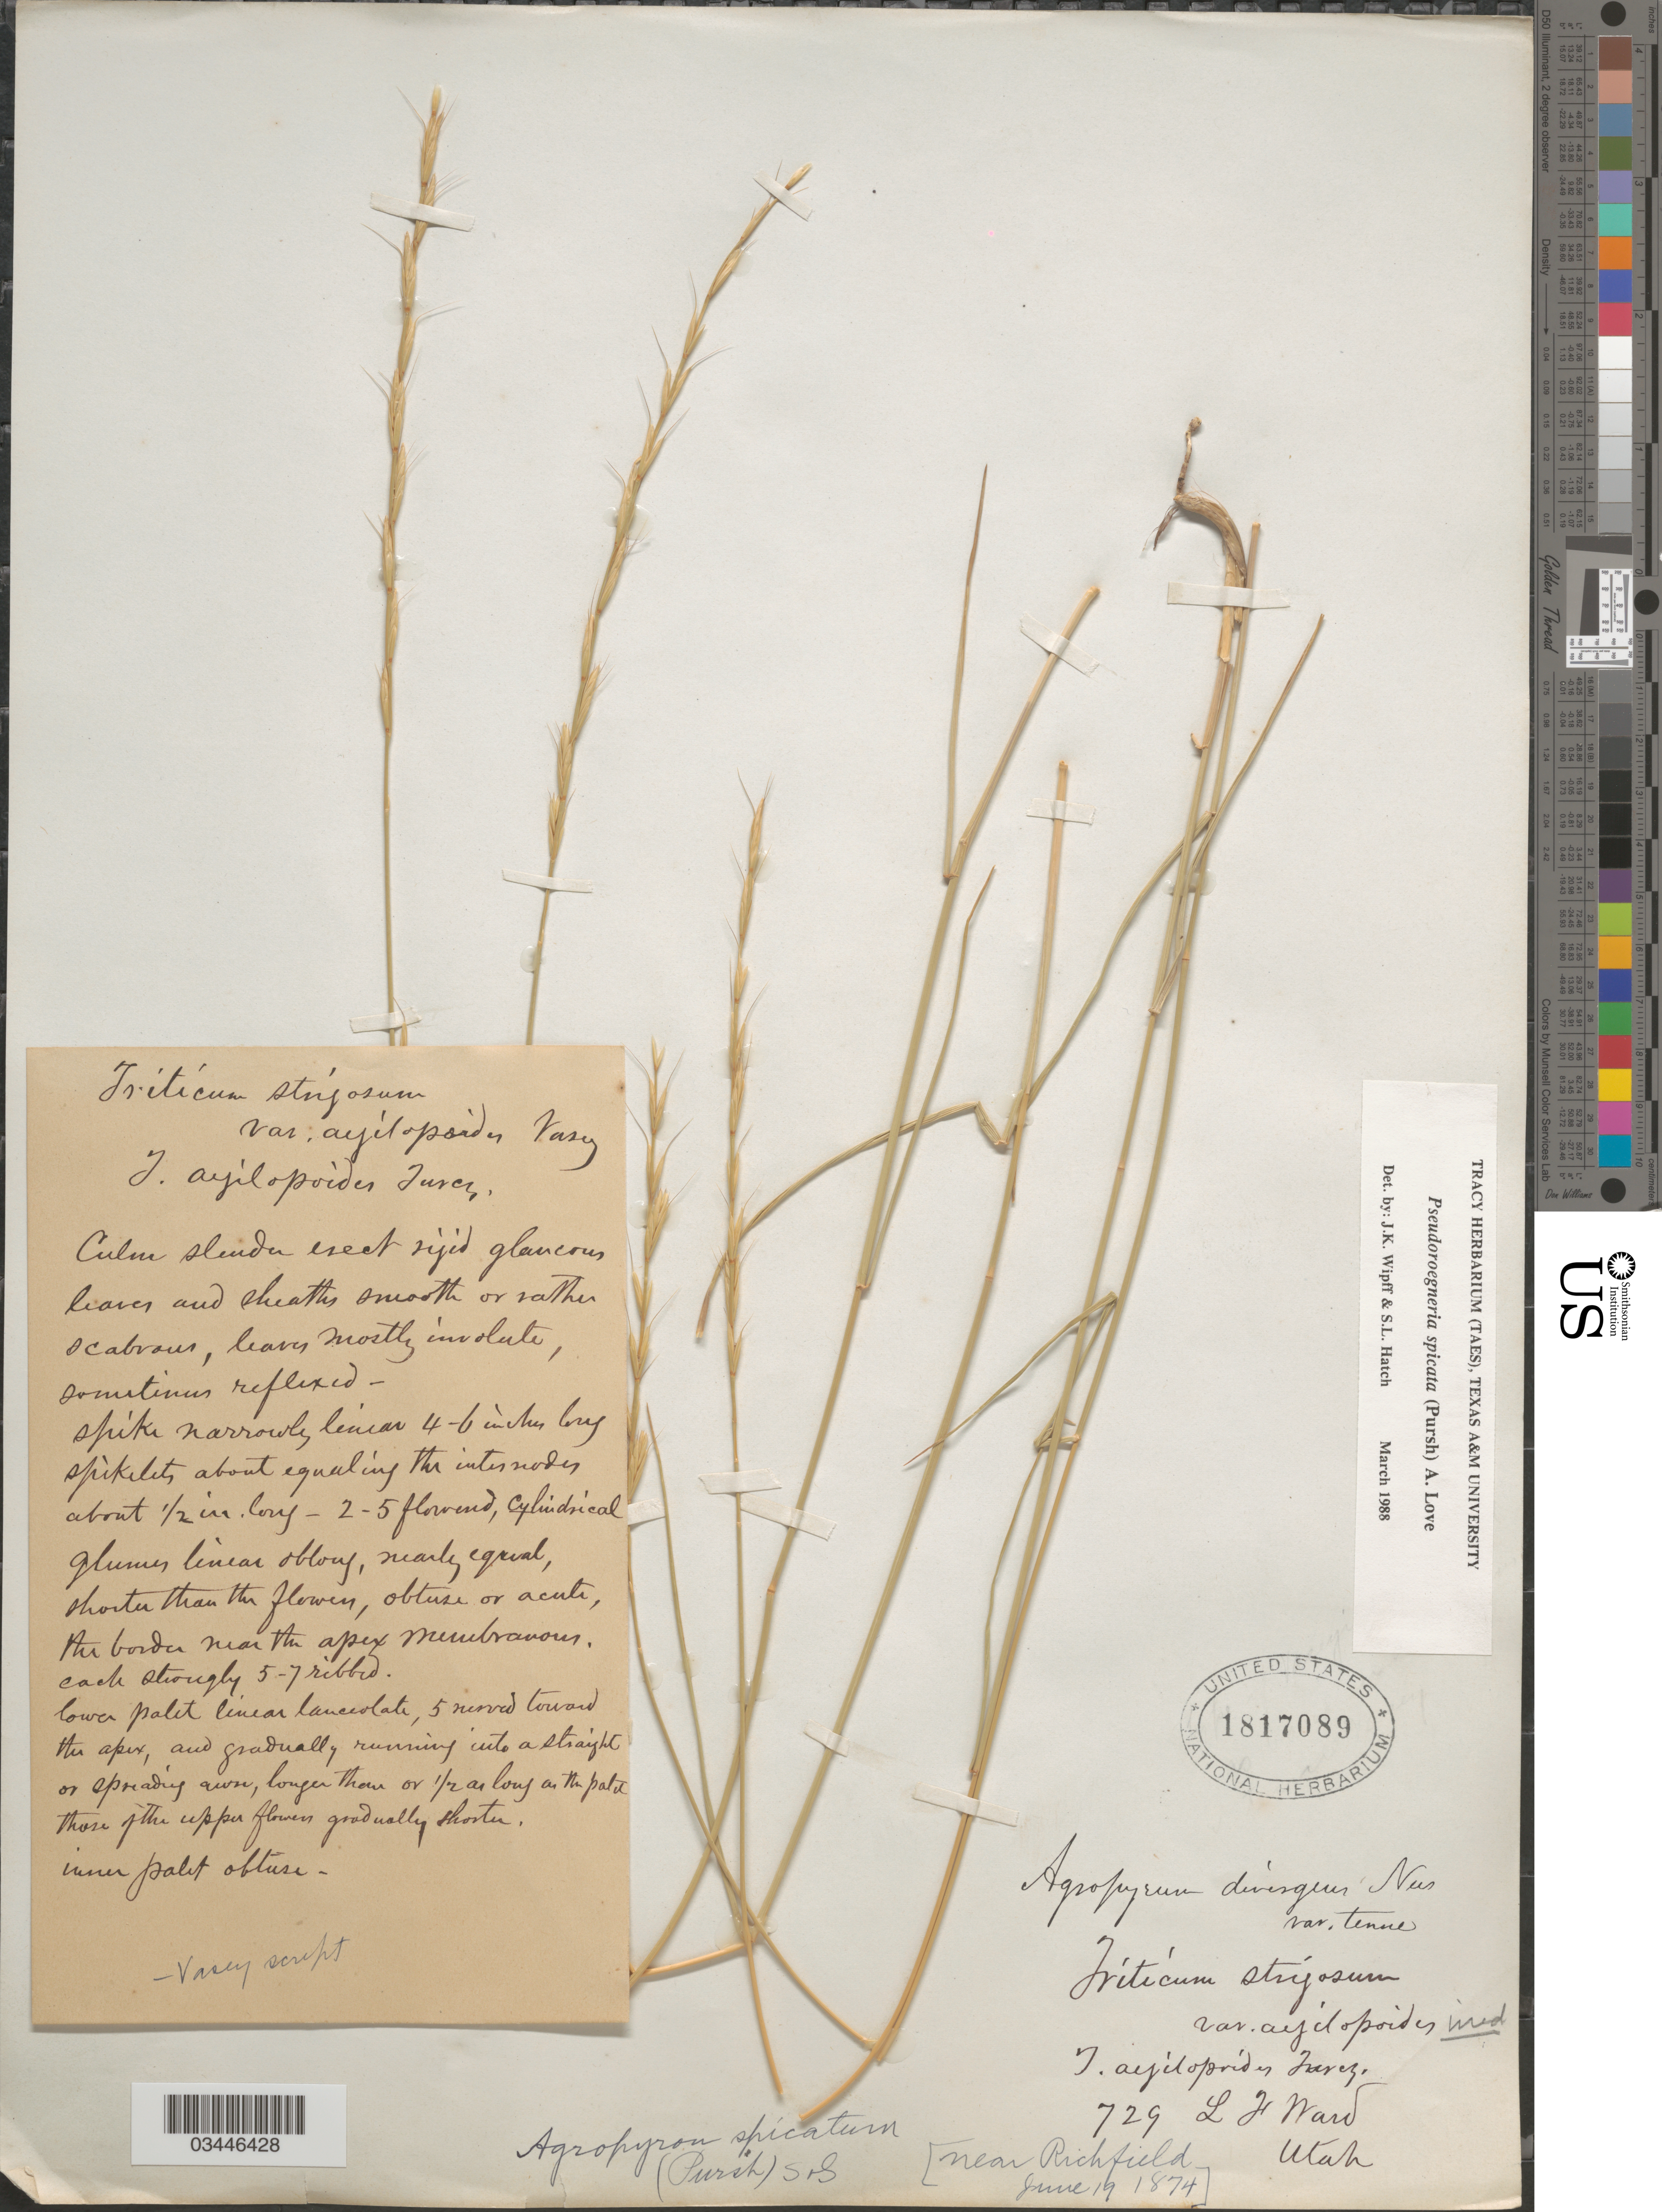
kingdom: Plantae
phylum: Tracheophyta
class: Liliopsida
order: Poales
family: Poaceae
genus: Pseudoroegneria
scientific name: Pseudoroegneria spicata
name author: (Pursh) Á. Löve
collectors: L. H. Ward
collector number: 729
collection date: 1874-06-19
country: United States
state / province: Utah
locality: Near Richfield.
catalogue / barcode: US 1817089